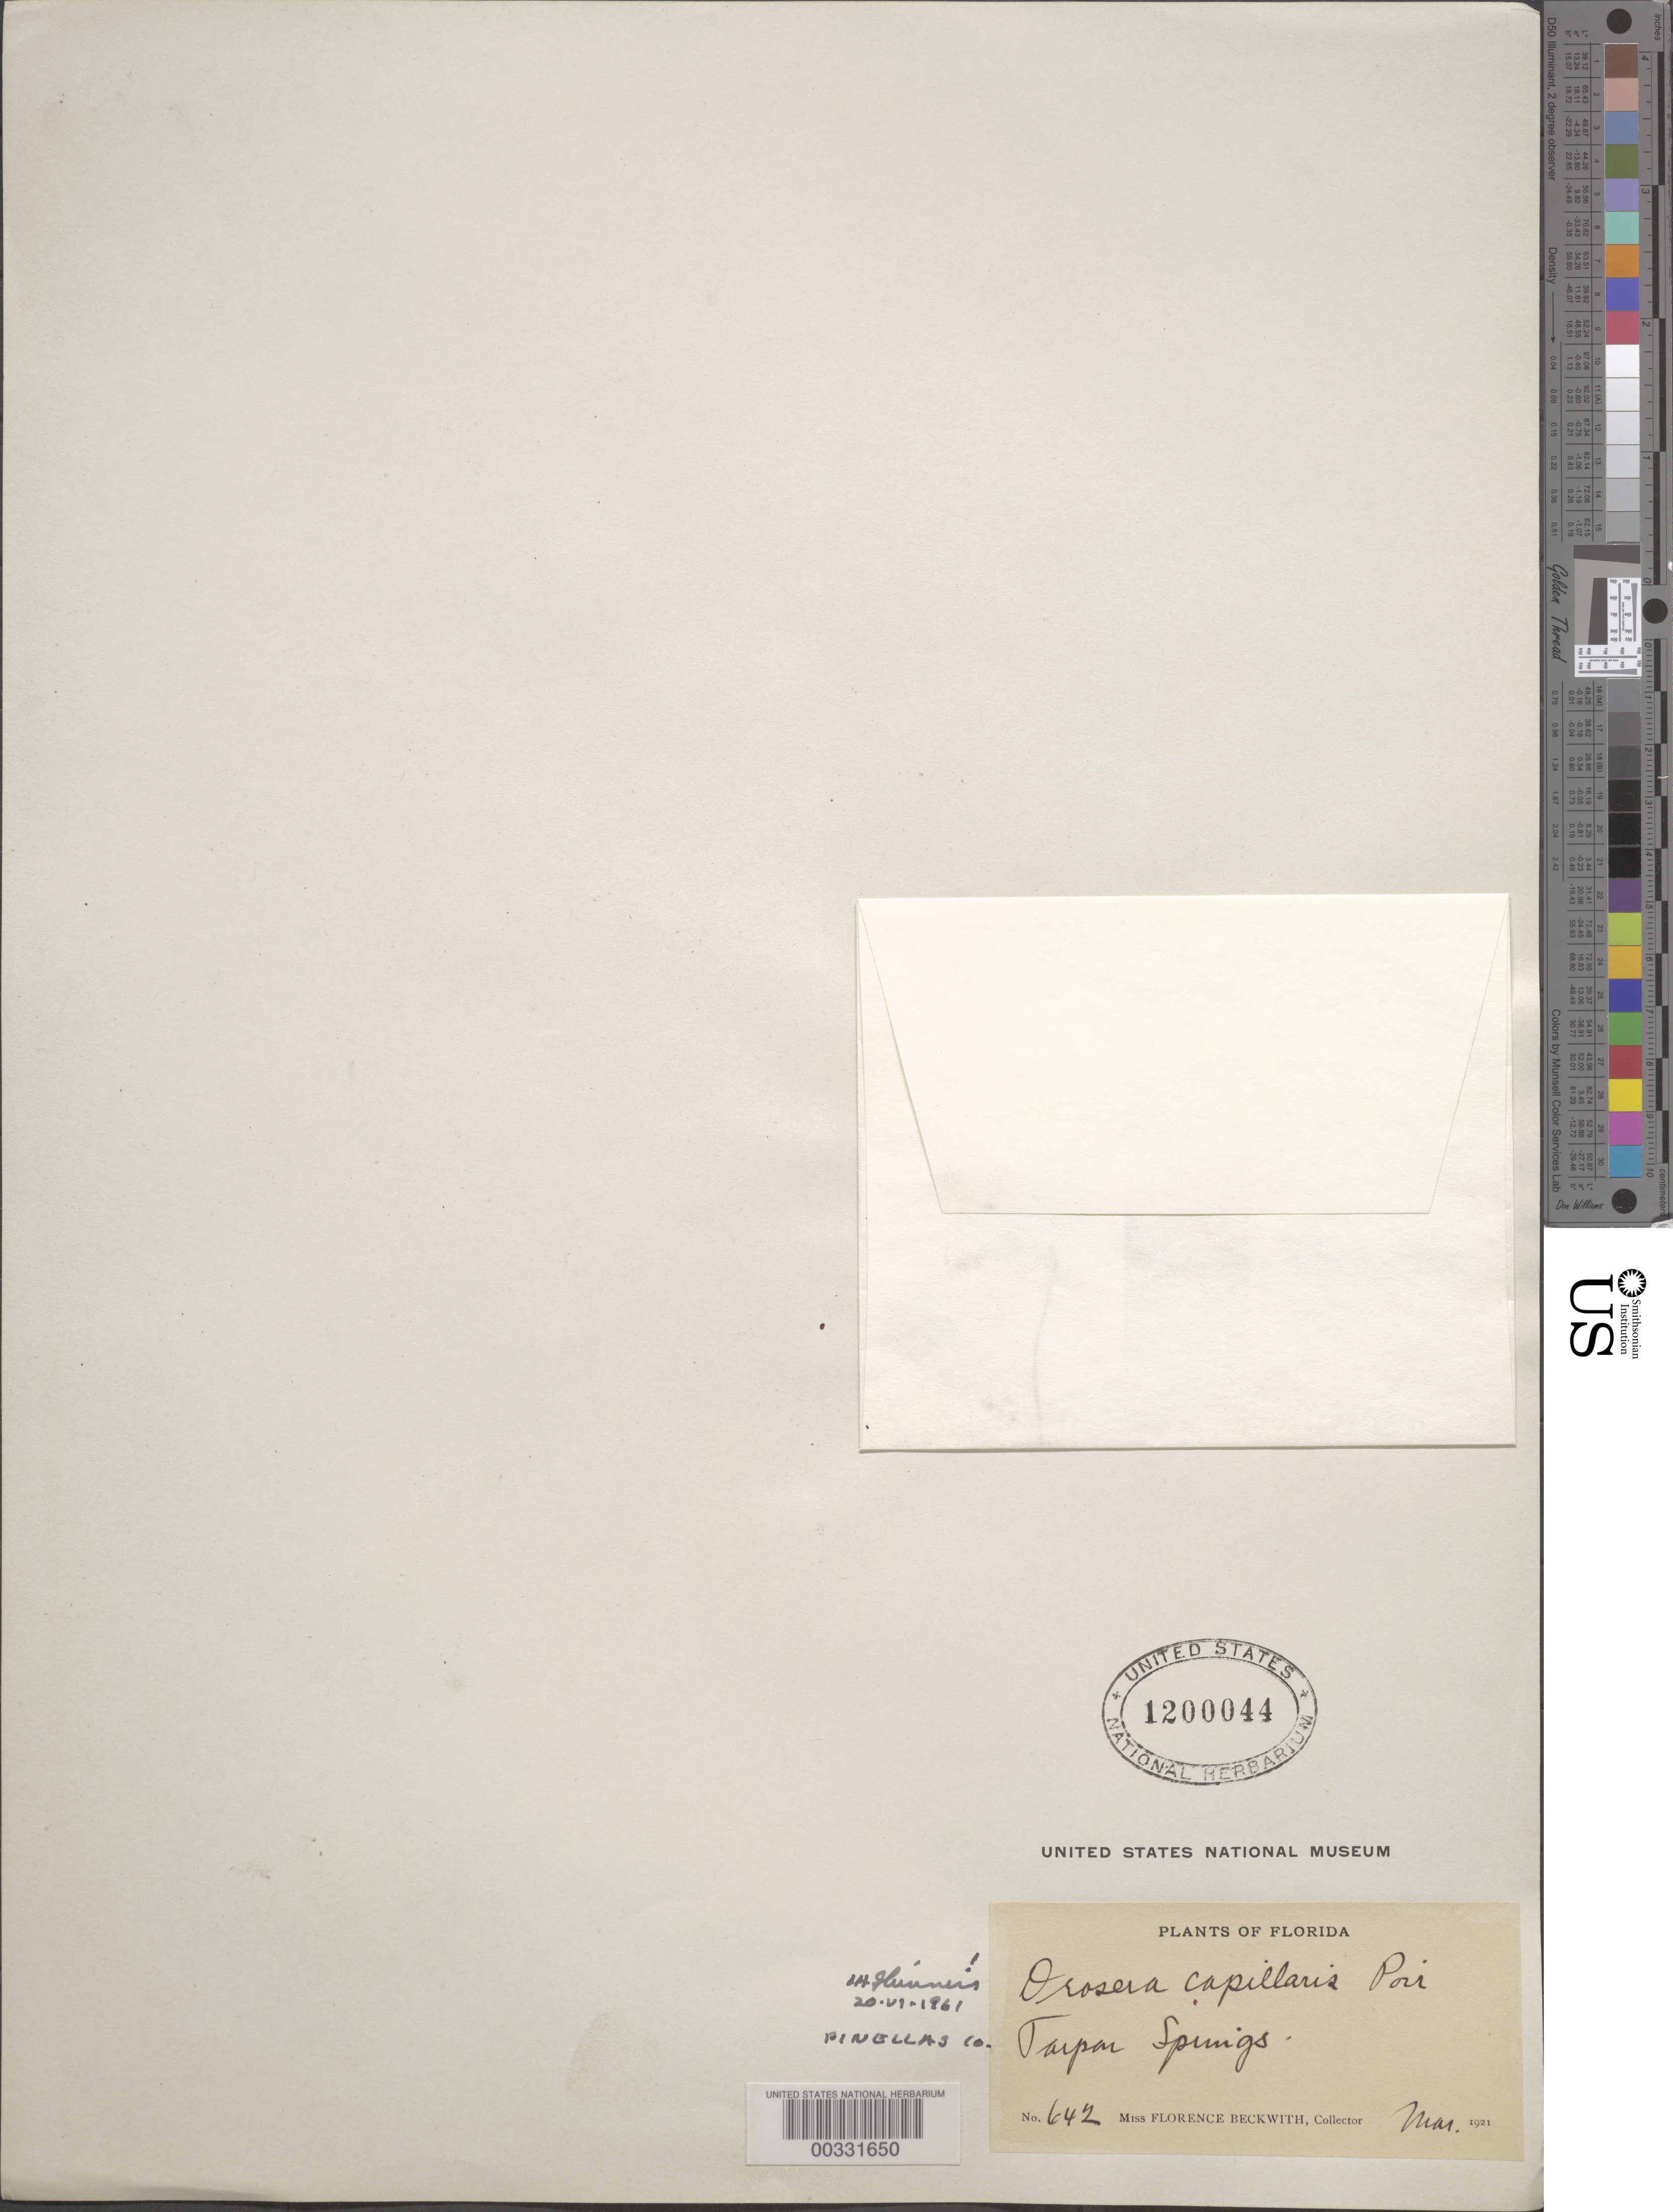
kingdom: Plantae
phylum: Tracheophyta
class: Magnoliopsida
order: Caryophyllales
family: Droseraceae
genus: Drosera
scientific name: Drosera capillaris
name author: Poir.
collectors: F. Beckwith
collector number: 642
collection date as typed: Mar 1921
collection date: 1921-03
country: United States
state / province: Florida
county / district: Pinellas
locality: Tampa springs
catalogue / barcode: US 1200044